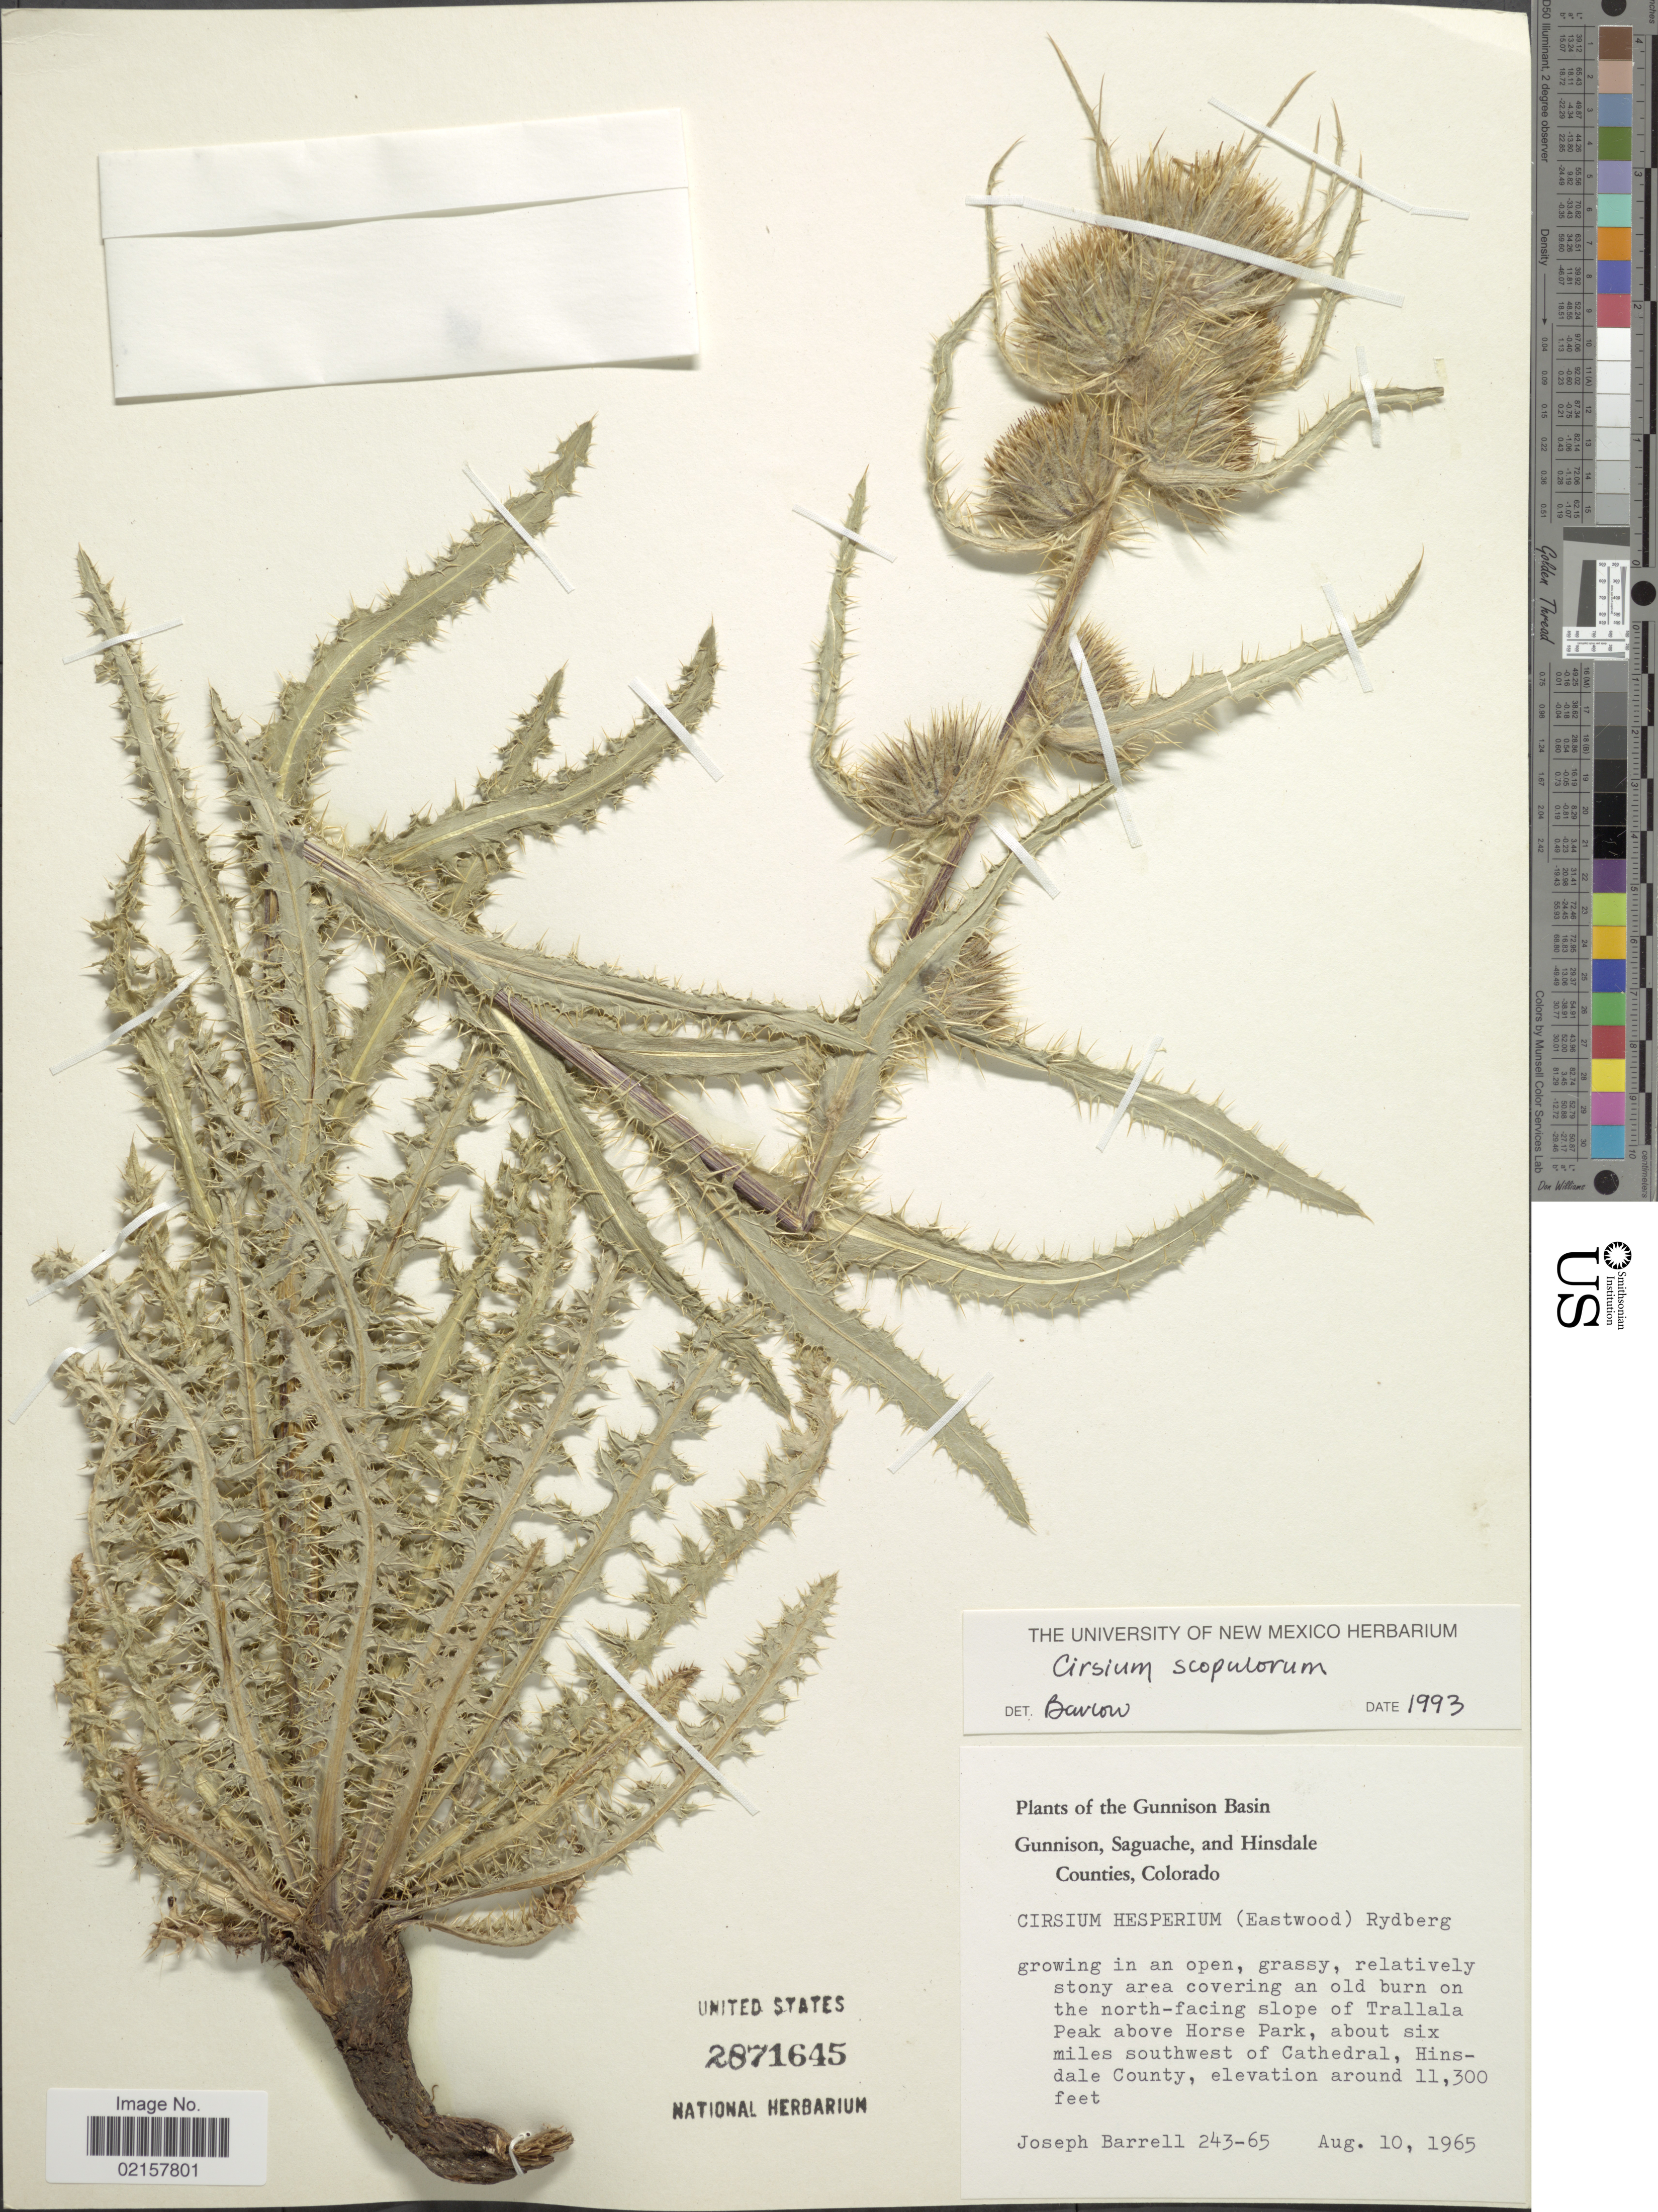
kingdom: Plantae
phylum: Tracheophyta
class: Magnoliopsida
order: Asterales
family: Asteraceae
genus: Cirsium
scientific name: Cirsium eatonii var. eriocephalum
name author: (A. Nelson) D.J. Keil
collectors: J. Barrell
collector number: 243-65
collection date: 1965-08-10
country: United States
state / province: Colorado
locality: Gunnison Basin, Gunnison, Saguache, and Hinsdale Counties, relatively stony area covering an old burn on the north-facing slope of Trallala Peak above Horse Park, about six miles southwest of Cathedral, Hinsdale County.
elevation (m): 3444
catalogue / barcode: US 2871645